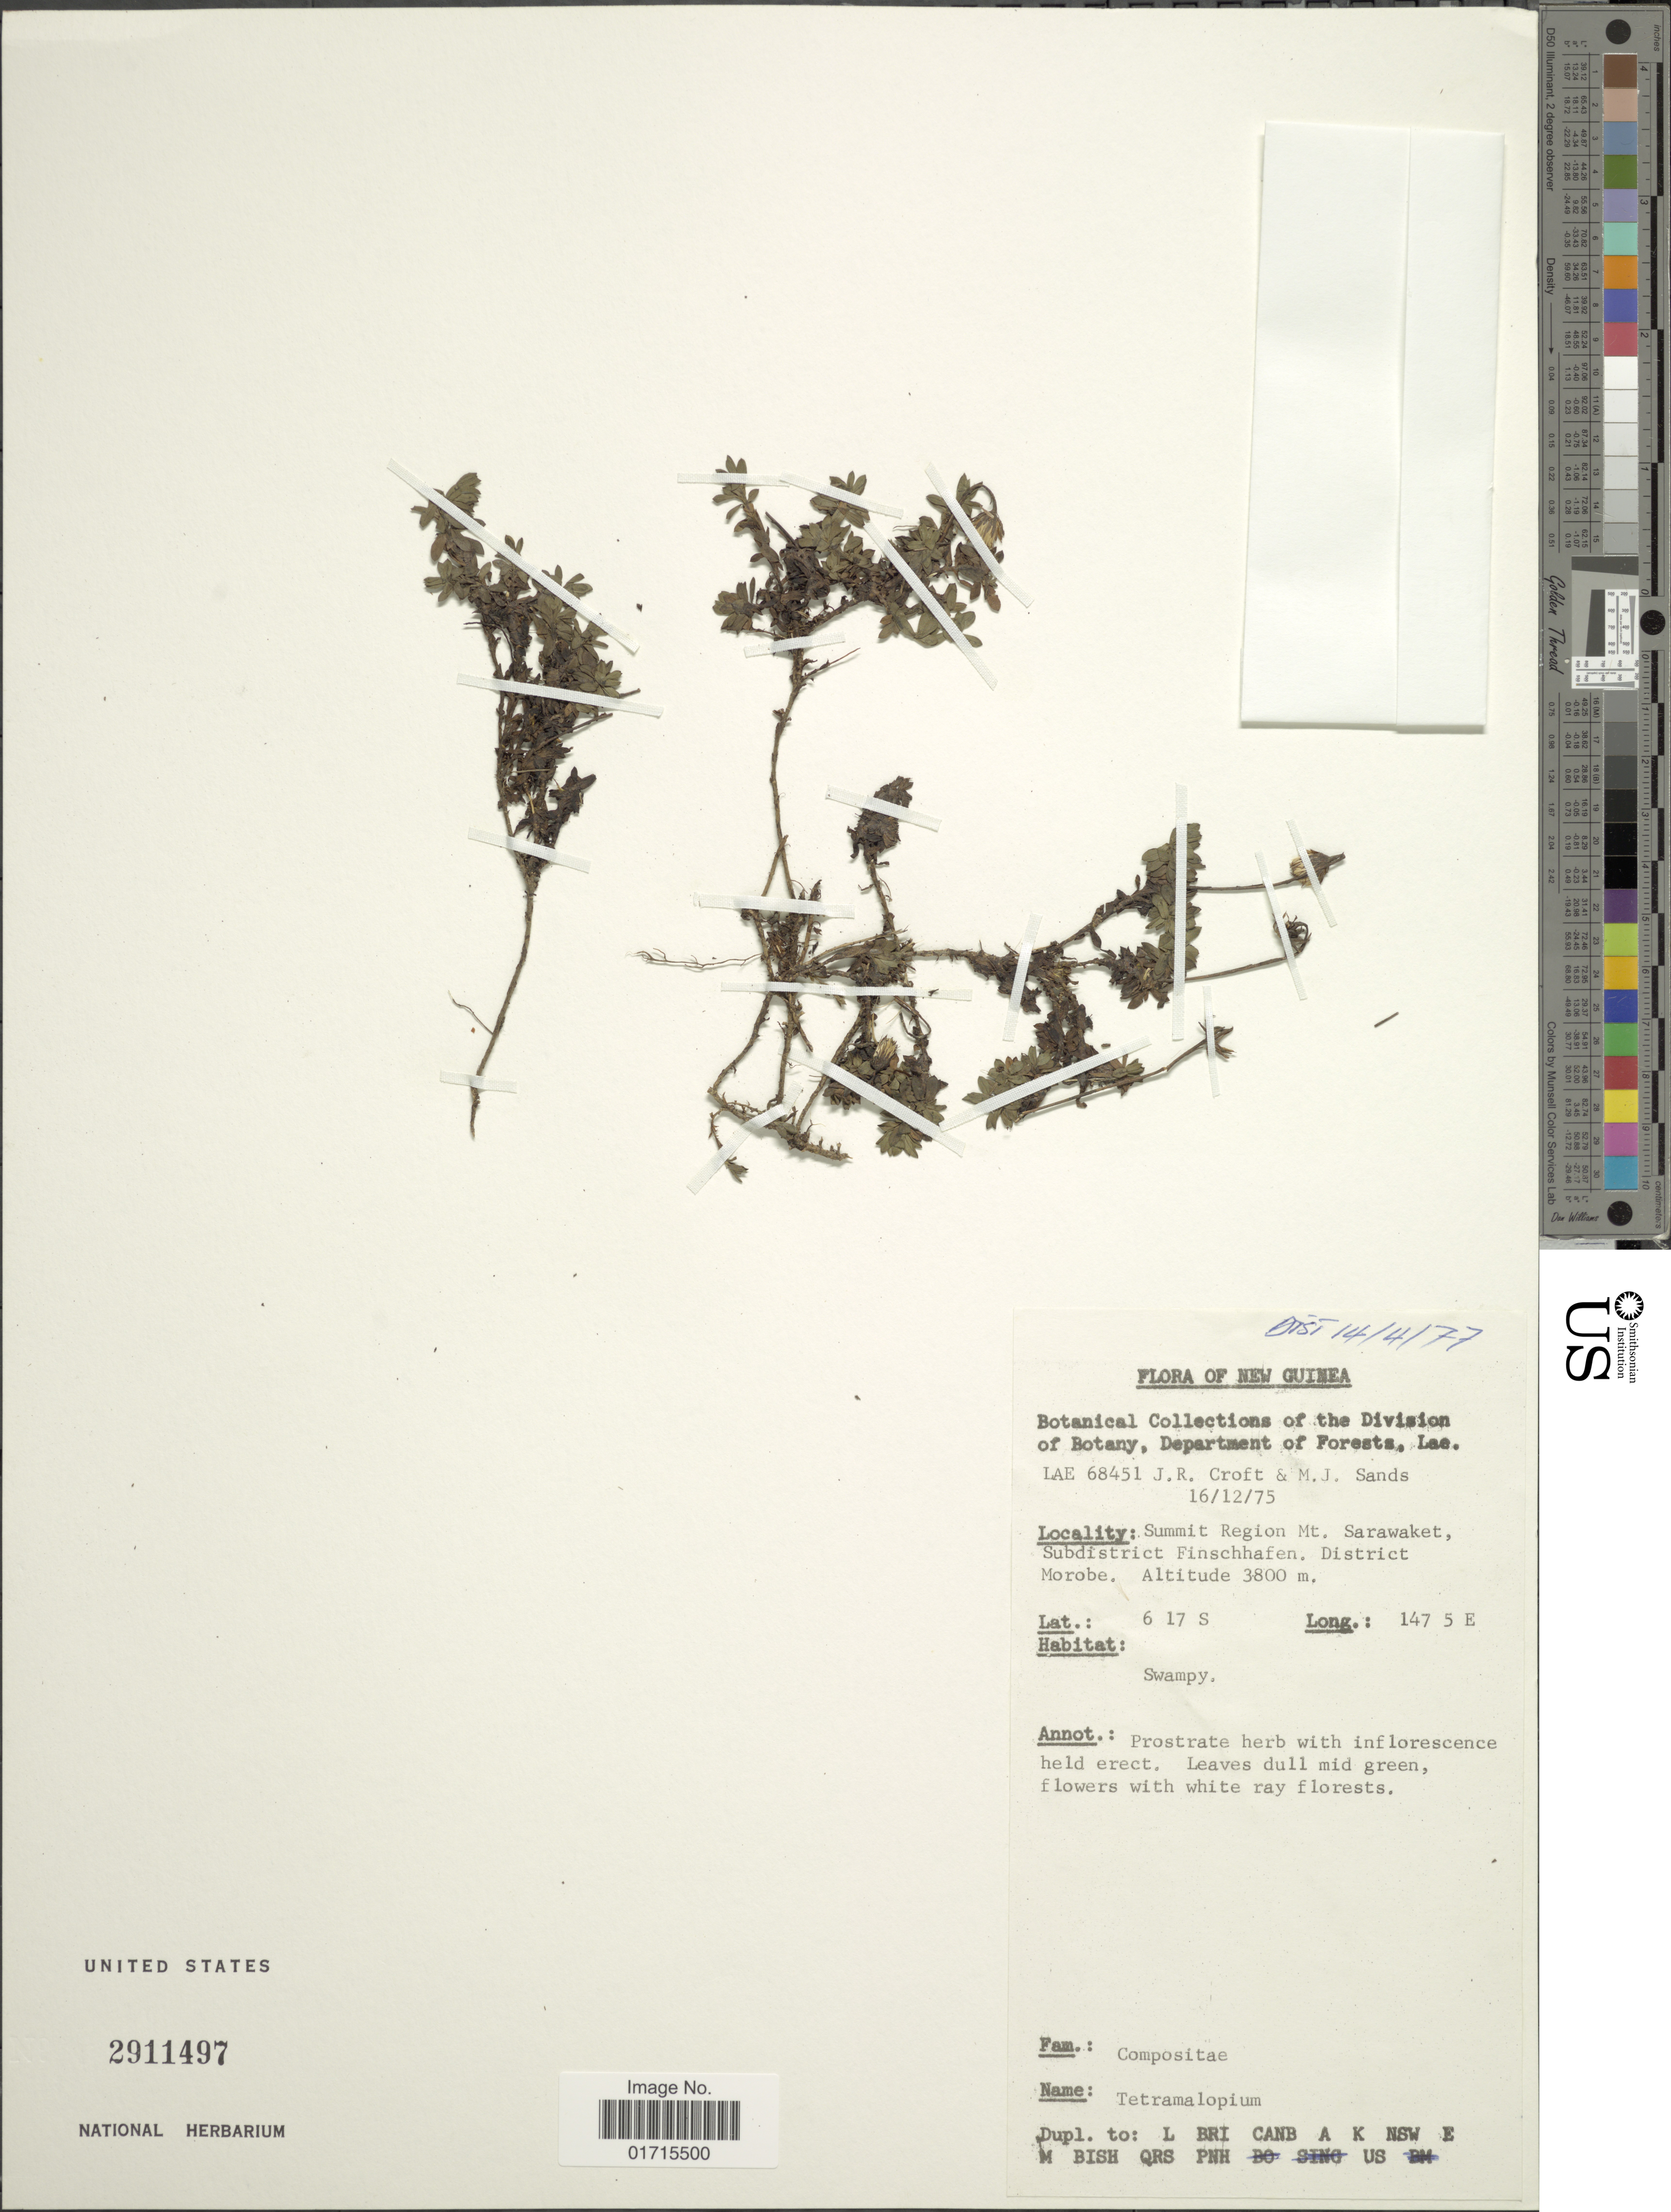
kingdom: Plantae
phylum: Tracheophyta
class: Magnoliopsida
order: Asterales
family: Asteraceae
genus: Tetramolopium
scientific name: Tetramolopium sp.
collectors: J. R. Croft & M. Sands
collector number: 68451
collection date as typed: Transcribed d/m/y: 16/12/75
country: Papua New Guinea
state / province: Morobe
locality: New Guinea. Summit Region Mt. Sarawaket, Subdistrict Finschhafen. District Morobe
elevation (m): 3800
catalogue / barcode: US 2911497